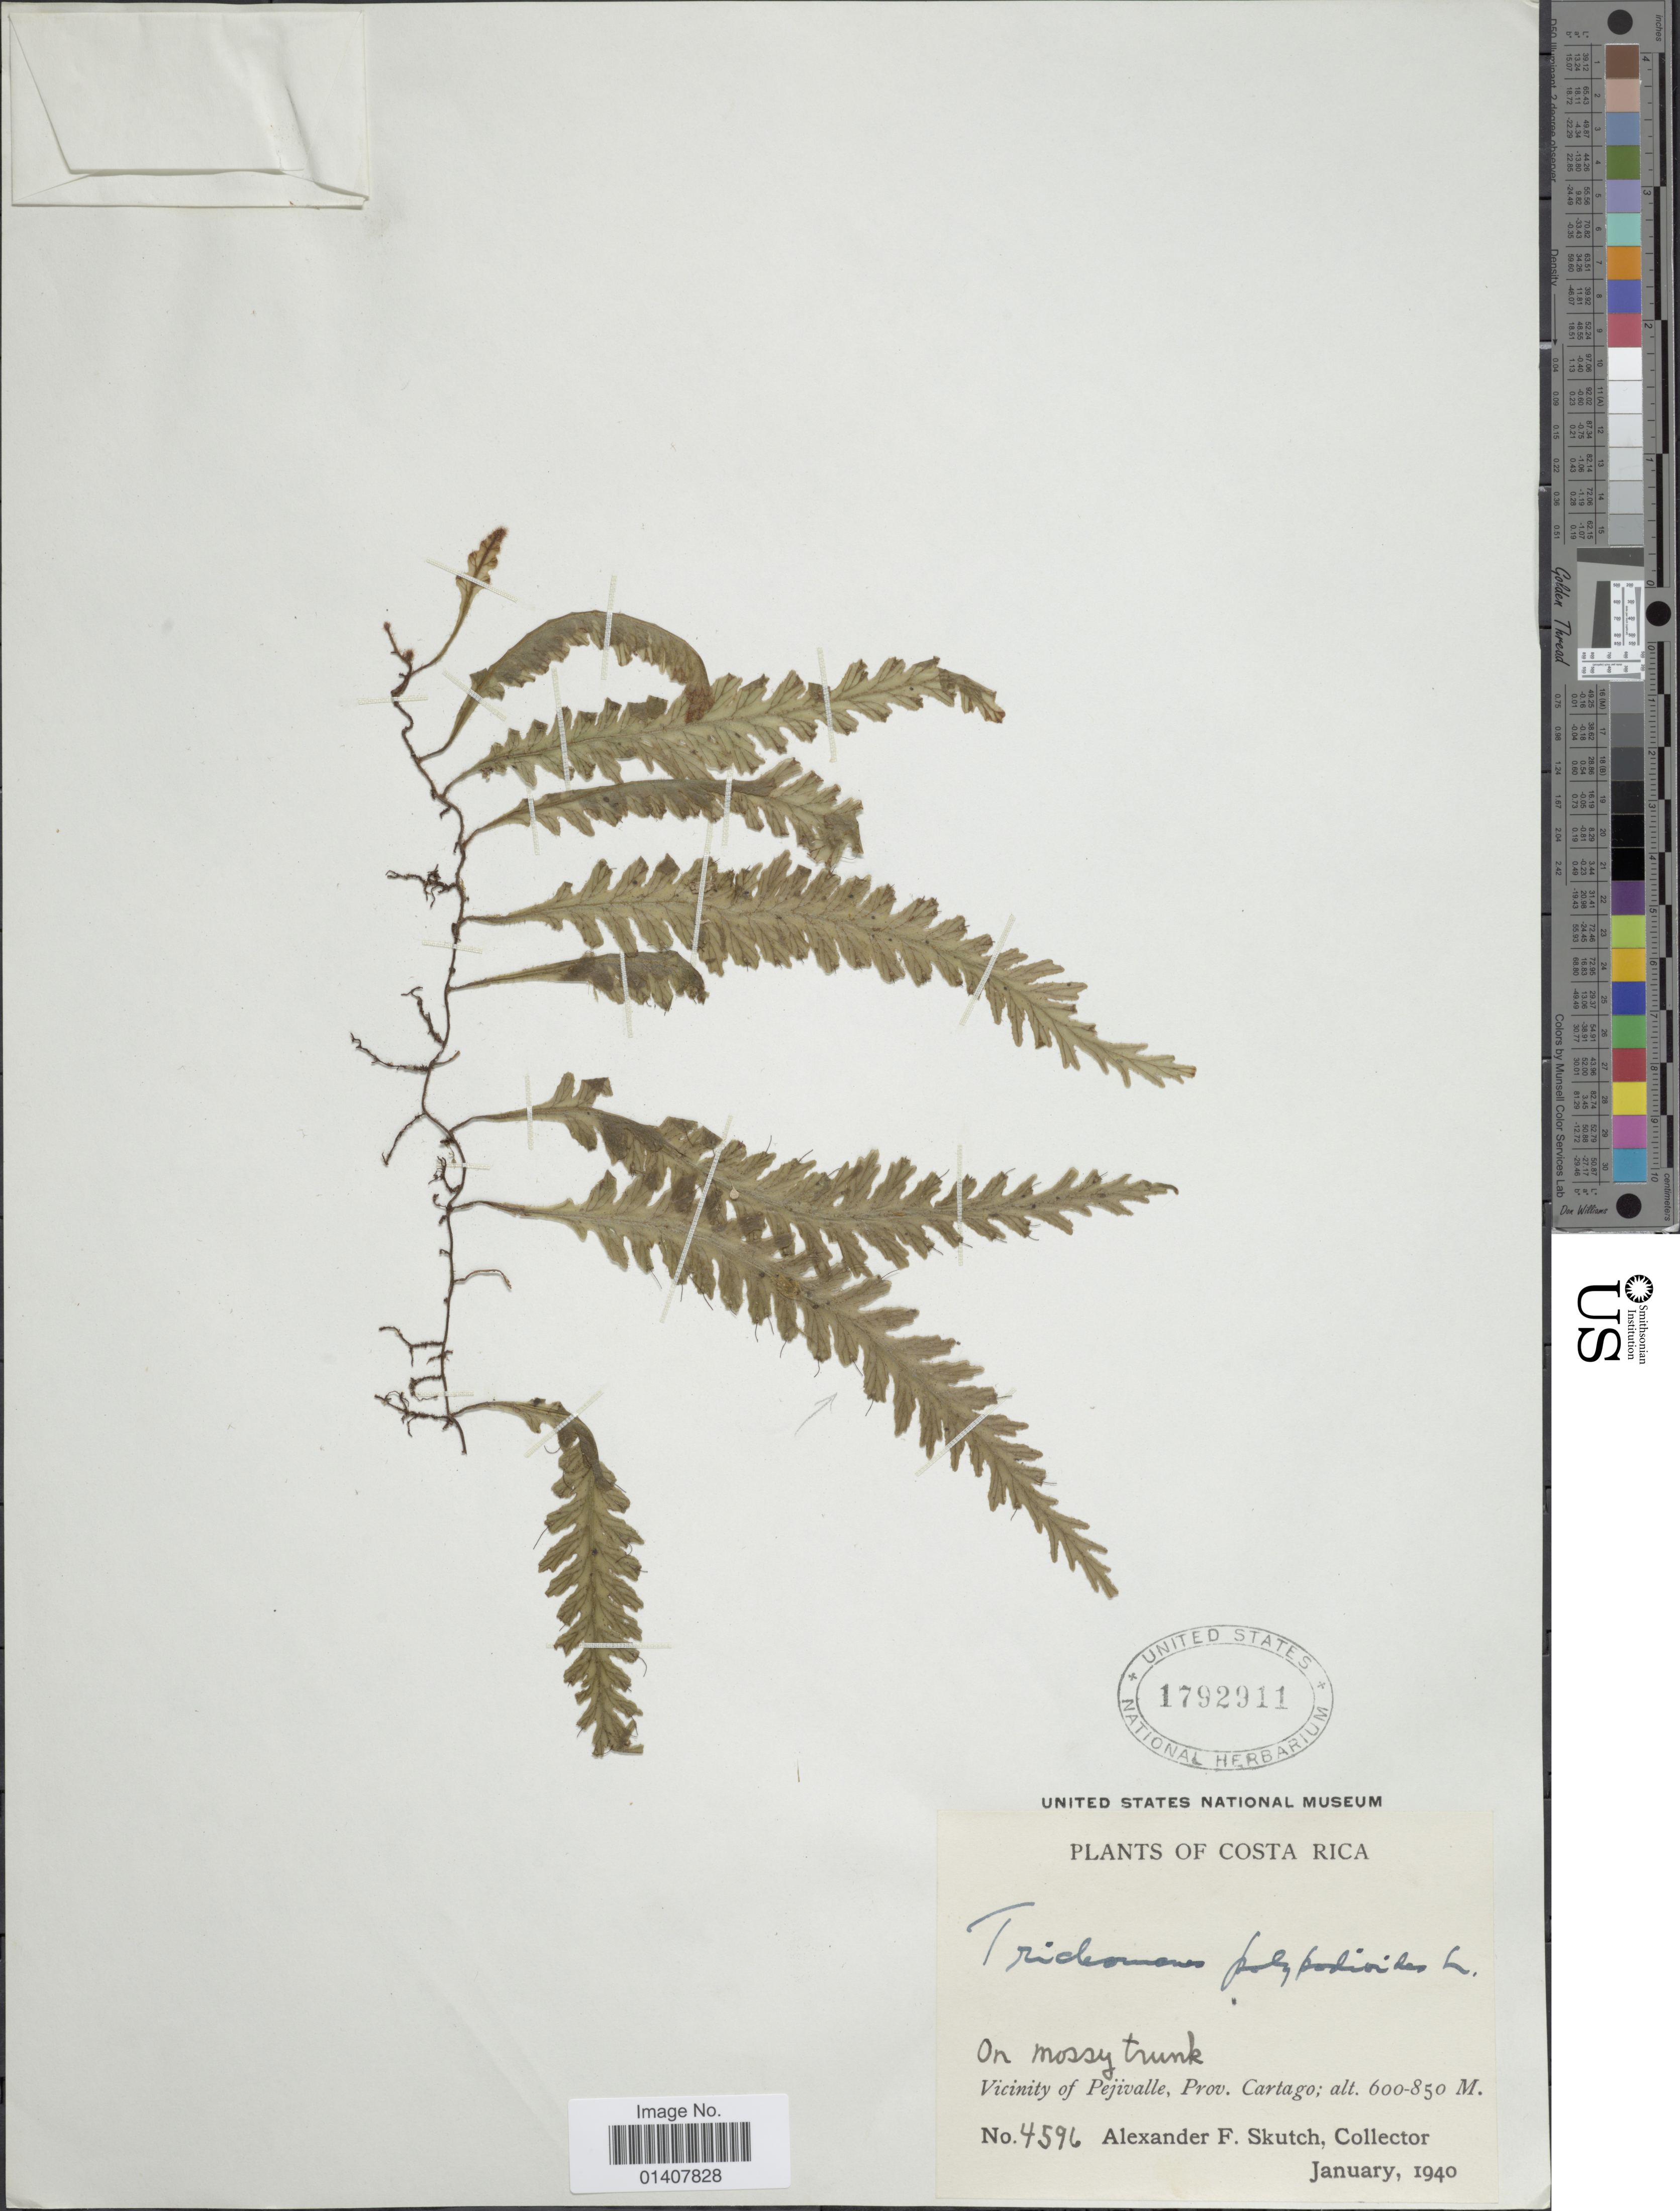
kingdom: Plantae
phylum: Tracheophyta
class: Polypodiopsida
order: Hymenophyllales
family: Hymenophyllaceae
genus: Trichomanes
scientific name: Trichomanes polypodioides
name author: L.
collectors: A. F. Skutch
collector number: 4596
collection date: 1940-01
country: Costa Rica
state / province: Cartago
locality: On mossy trunk, Vicinity of Pejivalle, prov. Cartago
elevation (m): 600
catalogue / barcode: US 1792911